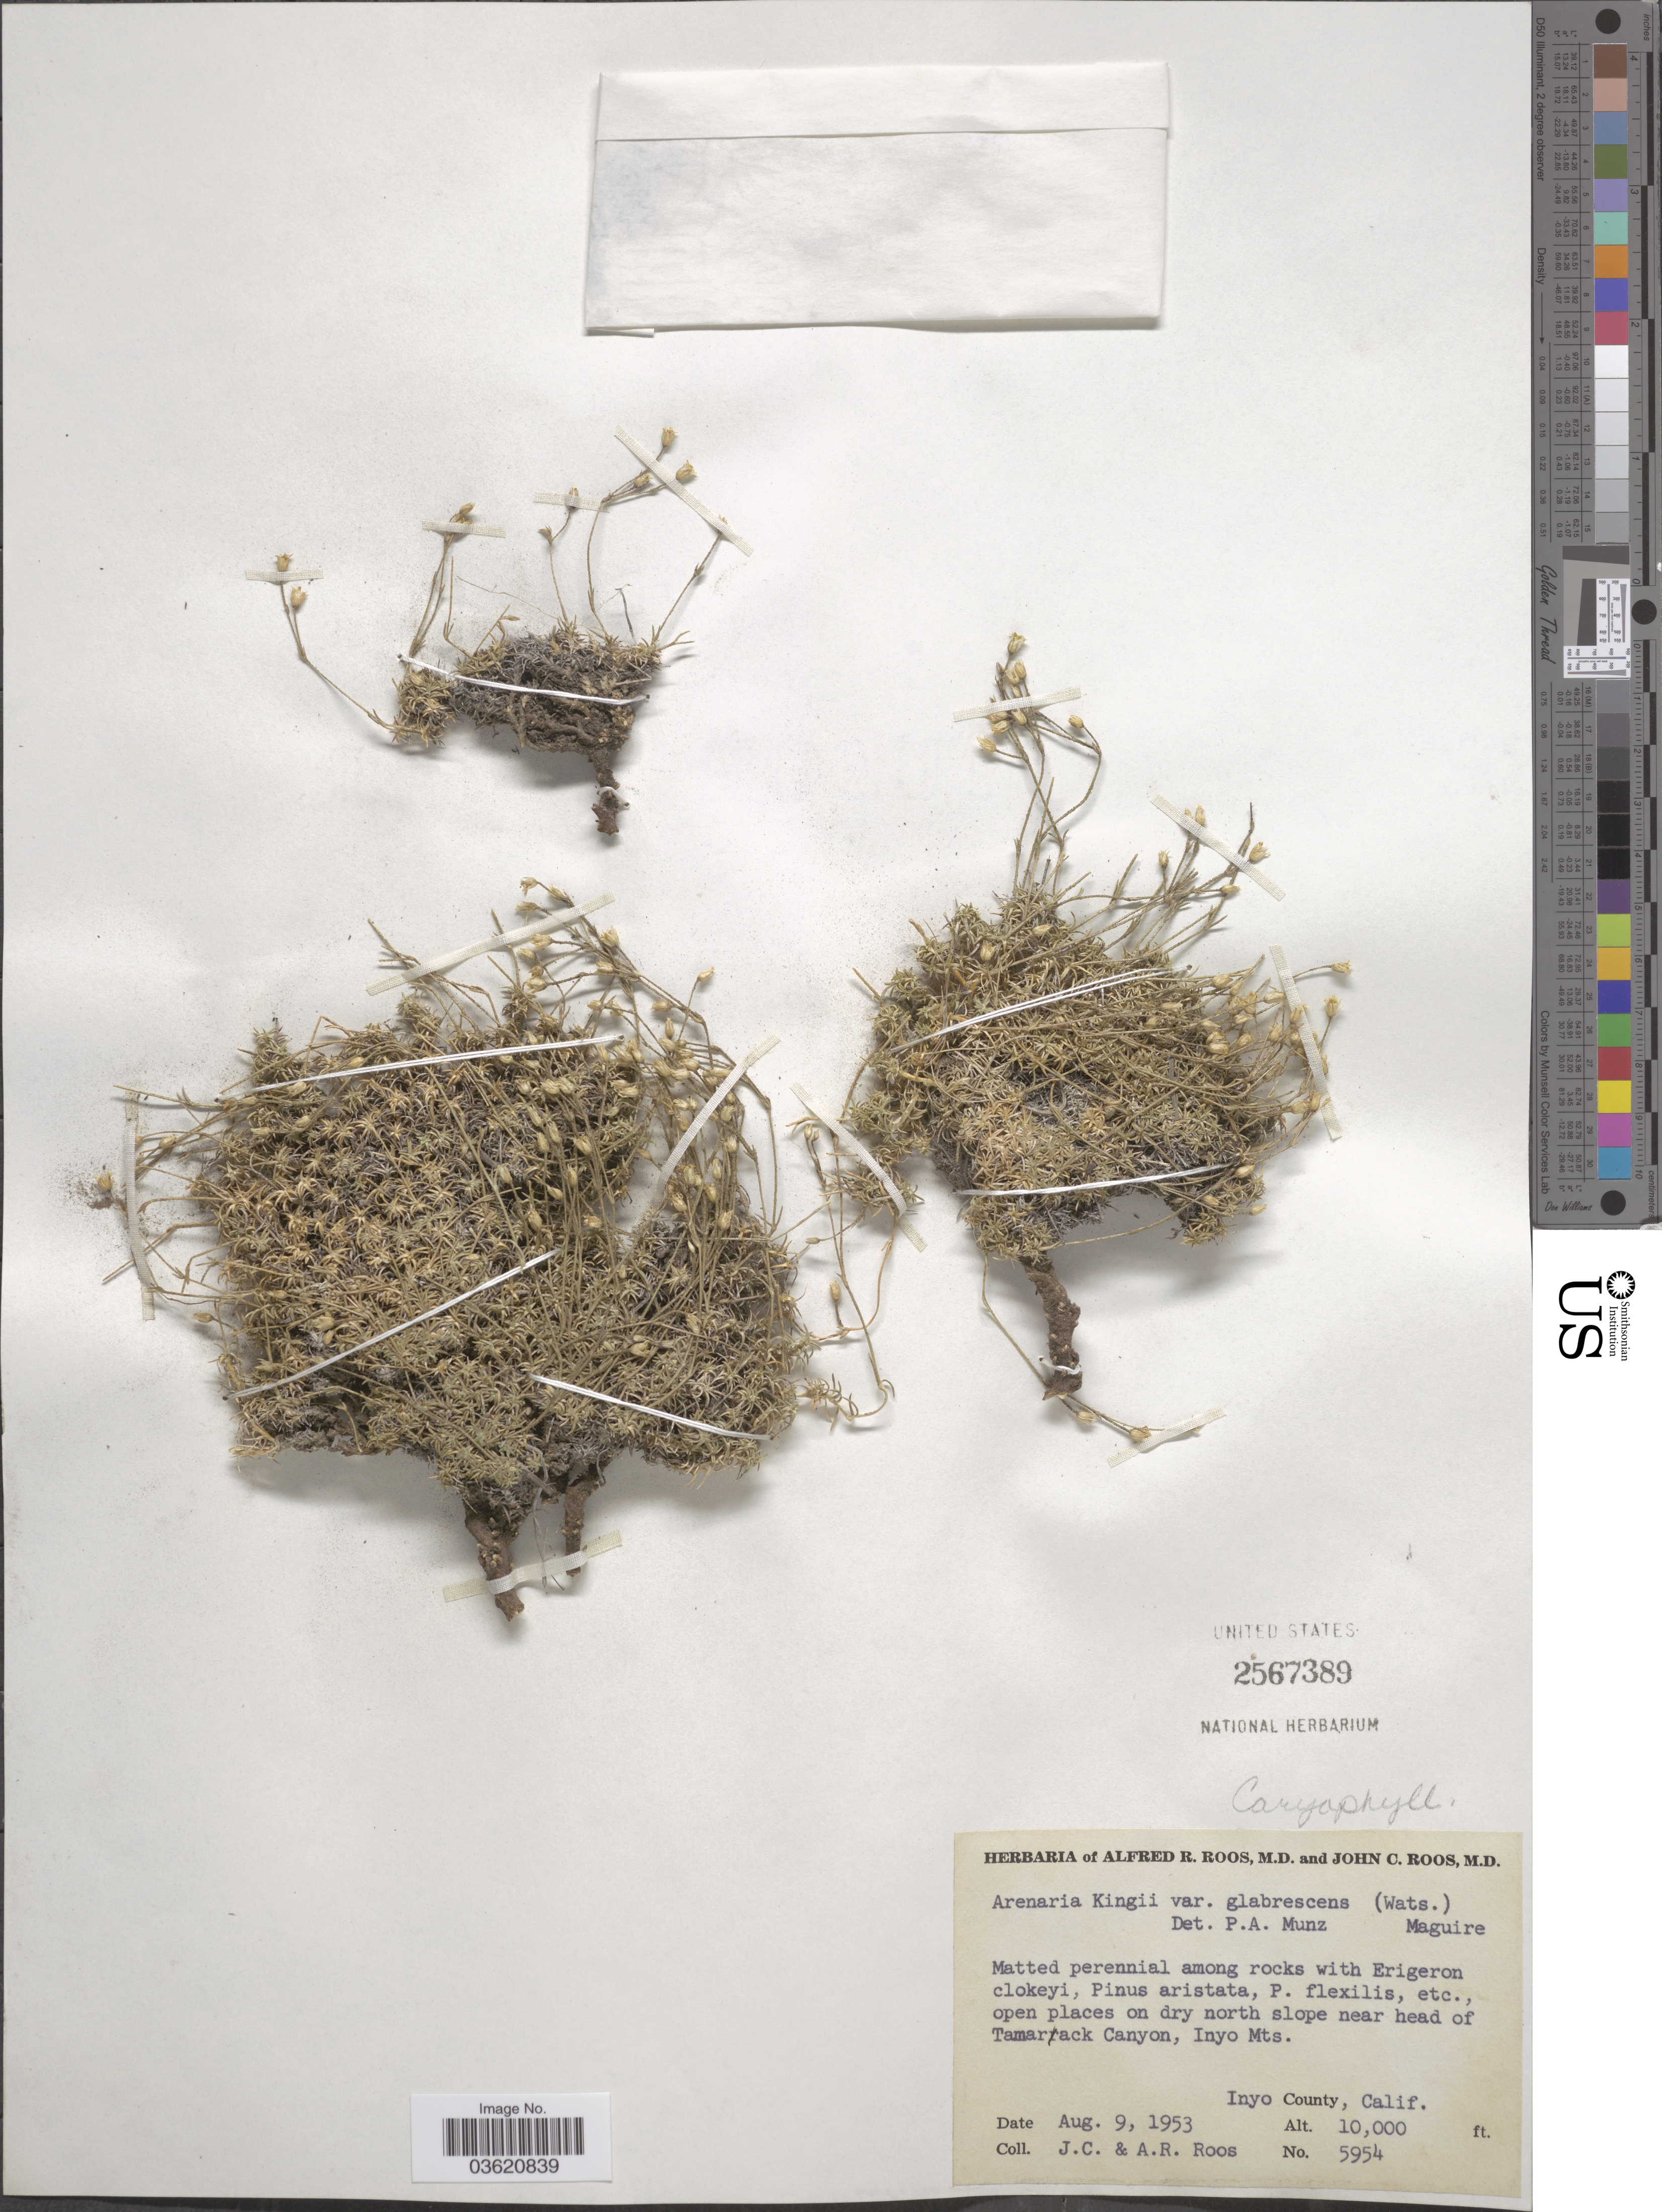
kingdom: Plantae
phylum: Tracheophyta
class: Magnoliopsida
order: Caryophyllales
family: Caryophyllaceae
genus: Eremogone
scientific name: Eremogone kingii var. glabrescens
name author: (S. Watson) Dorn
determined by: U.S. National Herbarium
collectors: J. C. Roos & A. R. Roos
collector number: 5954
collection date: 1953-08-09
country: United States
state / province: California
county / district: Inyo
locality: Open places on dry north slope near head of Tamarack Canyon, Inyo Mts. Inyo County.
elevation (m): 3048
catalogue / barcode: US 2567389